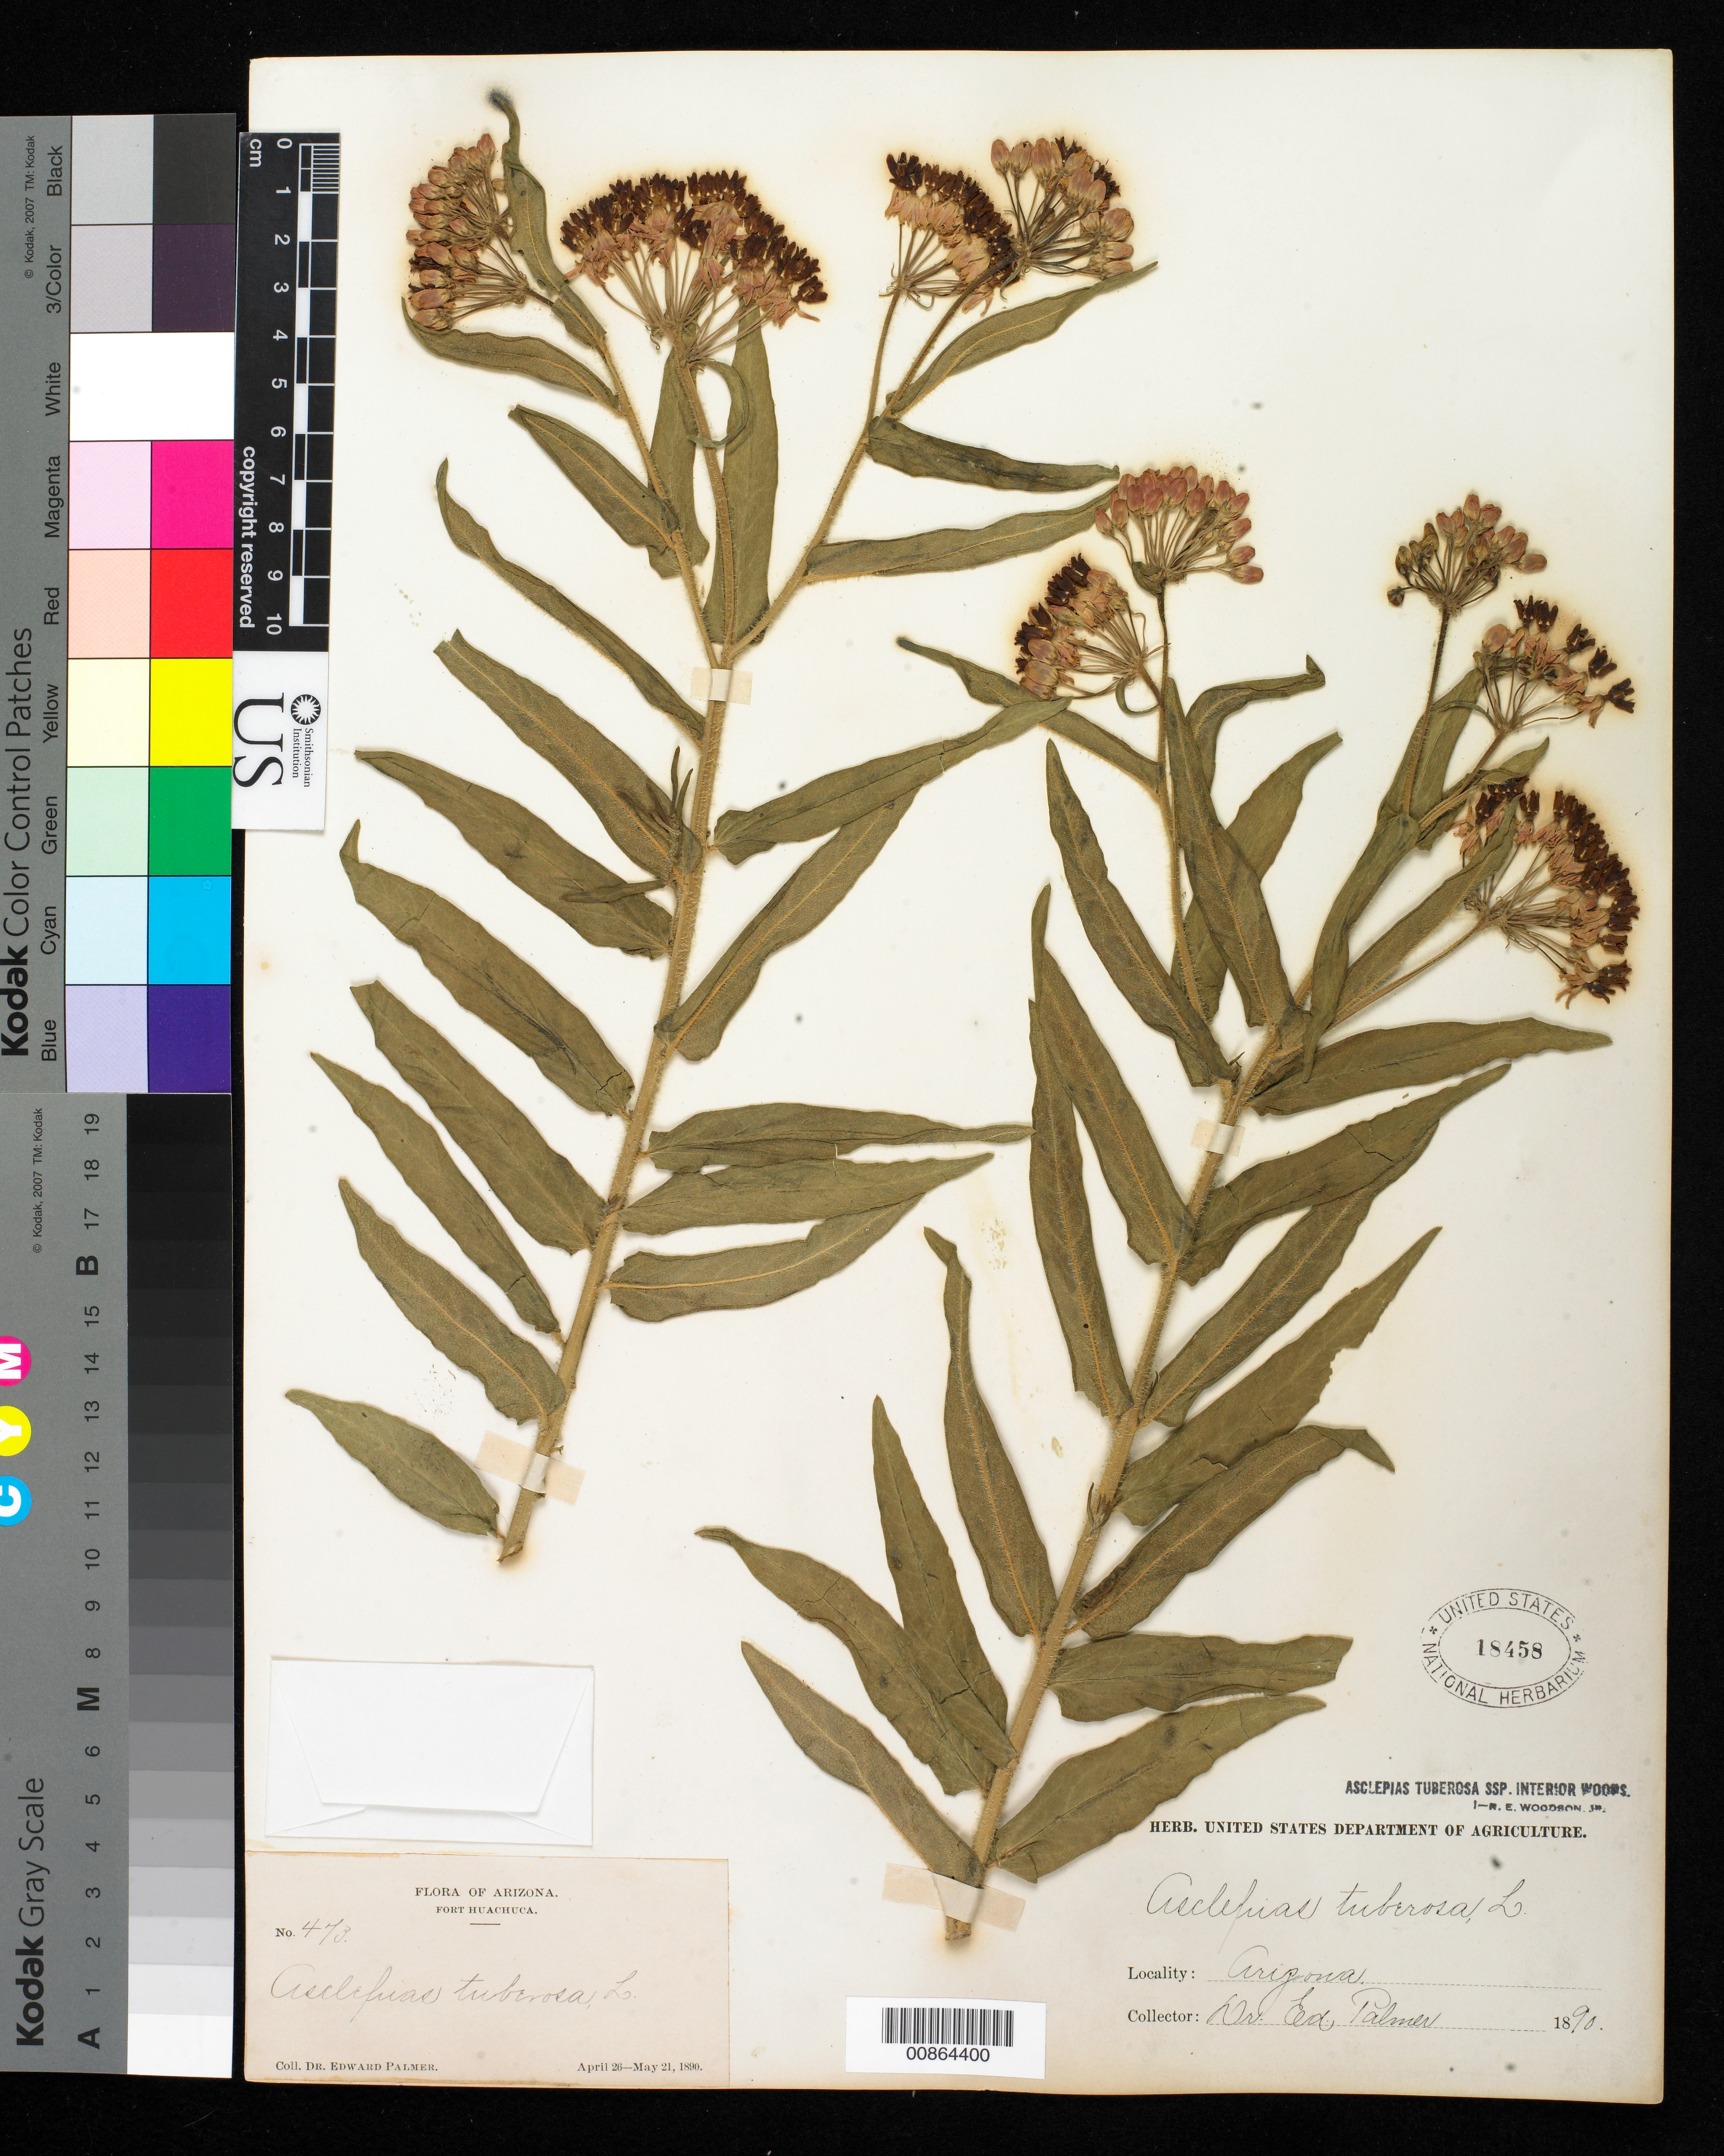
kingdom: Plantae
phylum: Tracheophyta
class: Magnoliopsida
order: Gentianales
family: Apocynaceae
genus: Asclepias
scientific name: Asclepias tuberosa subsp. interior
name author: Woodson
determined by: Woodson, R. E., Jr.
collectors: E. Palmer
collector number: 473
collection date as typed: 26 Apr 1890 to 21 May 1890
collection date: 1890-04-26/1890-05-21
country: United States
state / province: Arizona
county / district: Cochise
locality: Fort Huachuca.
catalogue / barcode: US 18458